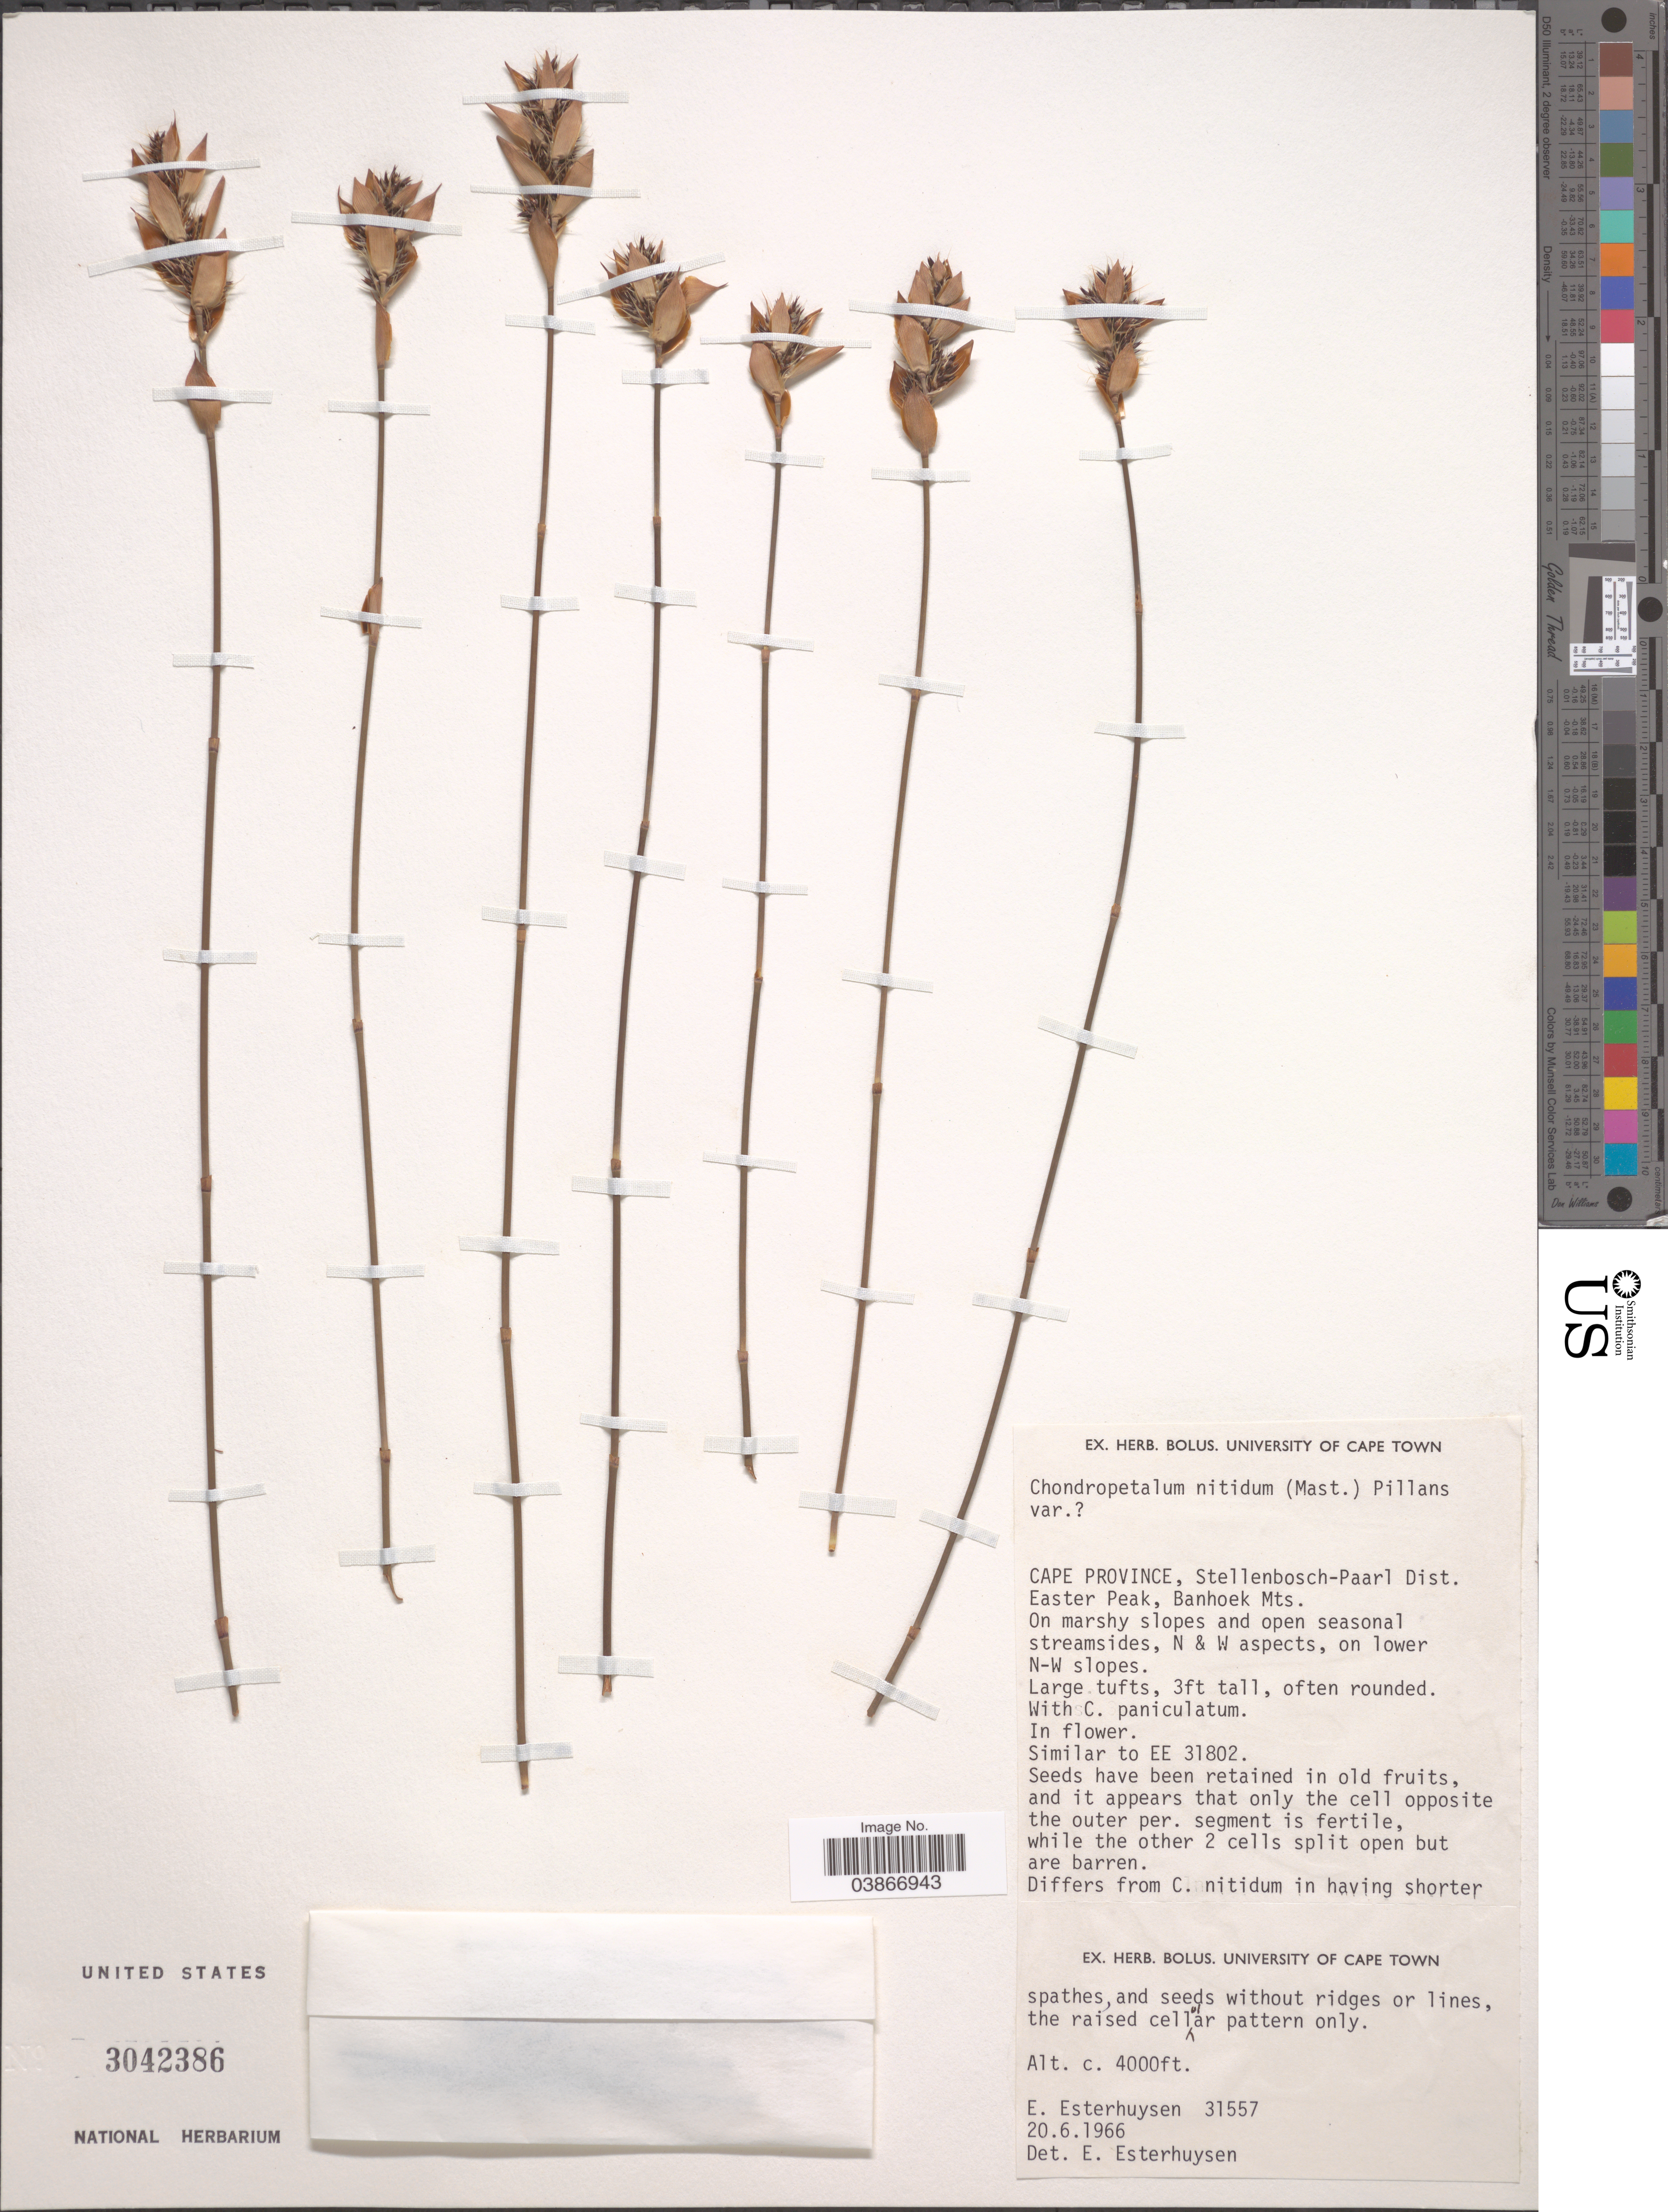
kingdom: Plantae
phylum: Tracheophyta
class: Liliopsida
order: Poales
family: Restionaceae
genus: Askidiosperma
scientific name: Askidiosperma nitidum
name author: (Mast.) H.P. Linder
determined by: Strong, Mark T., (BOT), Smithsonian Institution - National Museum of Natural History (UNITED STATES)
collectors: E. E. Esterhuysen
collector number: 31557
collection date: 1966-06-20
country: South Africa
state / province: Western Cape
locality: Stellenbosch-Paarl Dist. Easter Peak, Banhoek Mts. N & W aspects, on lower N-W slopes.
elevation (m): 1219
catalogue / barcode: US 3042386